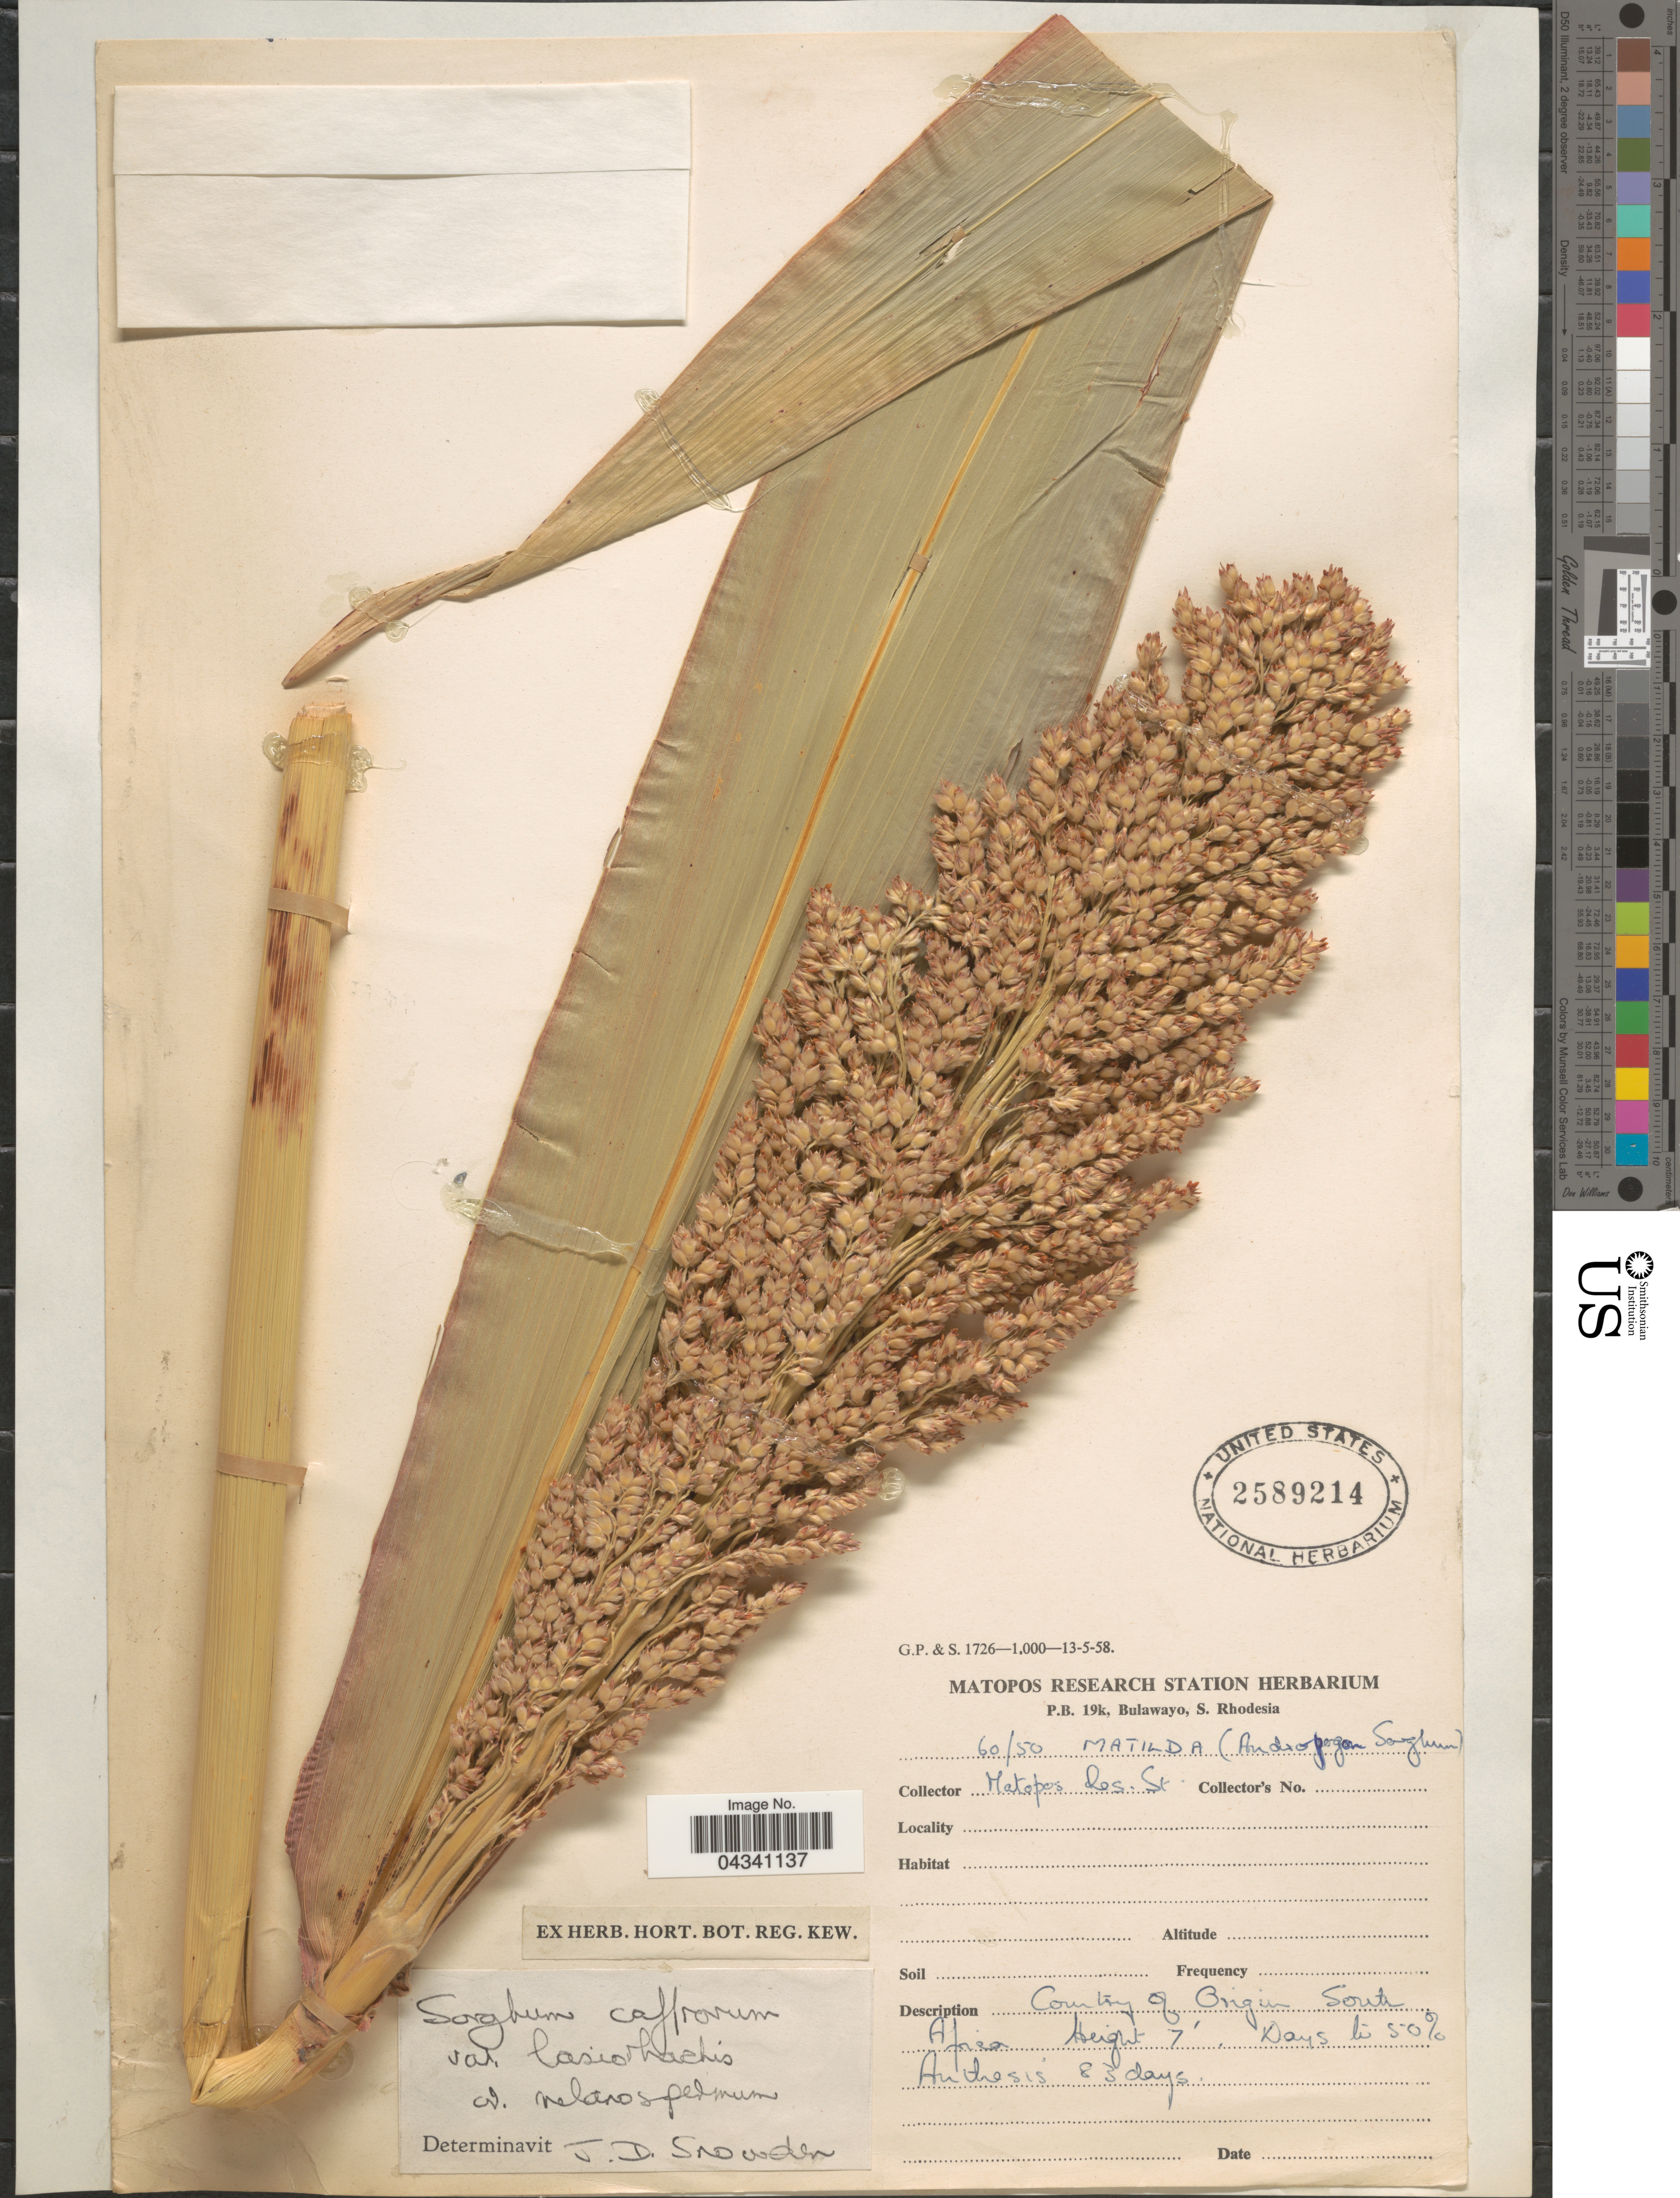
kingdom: Plantae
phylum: Tracheophyta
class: Liliopsida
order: Poales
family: Poaceae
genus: Sorghum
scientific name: Sorghum bicolor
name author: (L.) Moench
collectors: Matopos Research Station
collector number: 60/50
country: Zimbabwe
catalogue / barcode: US 2589214